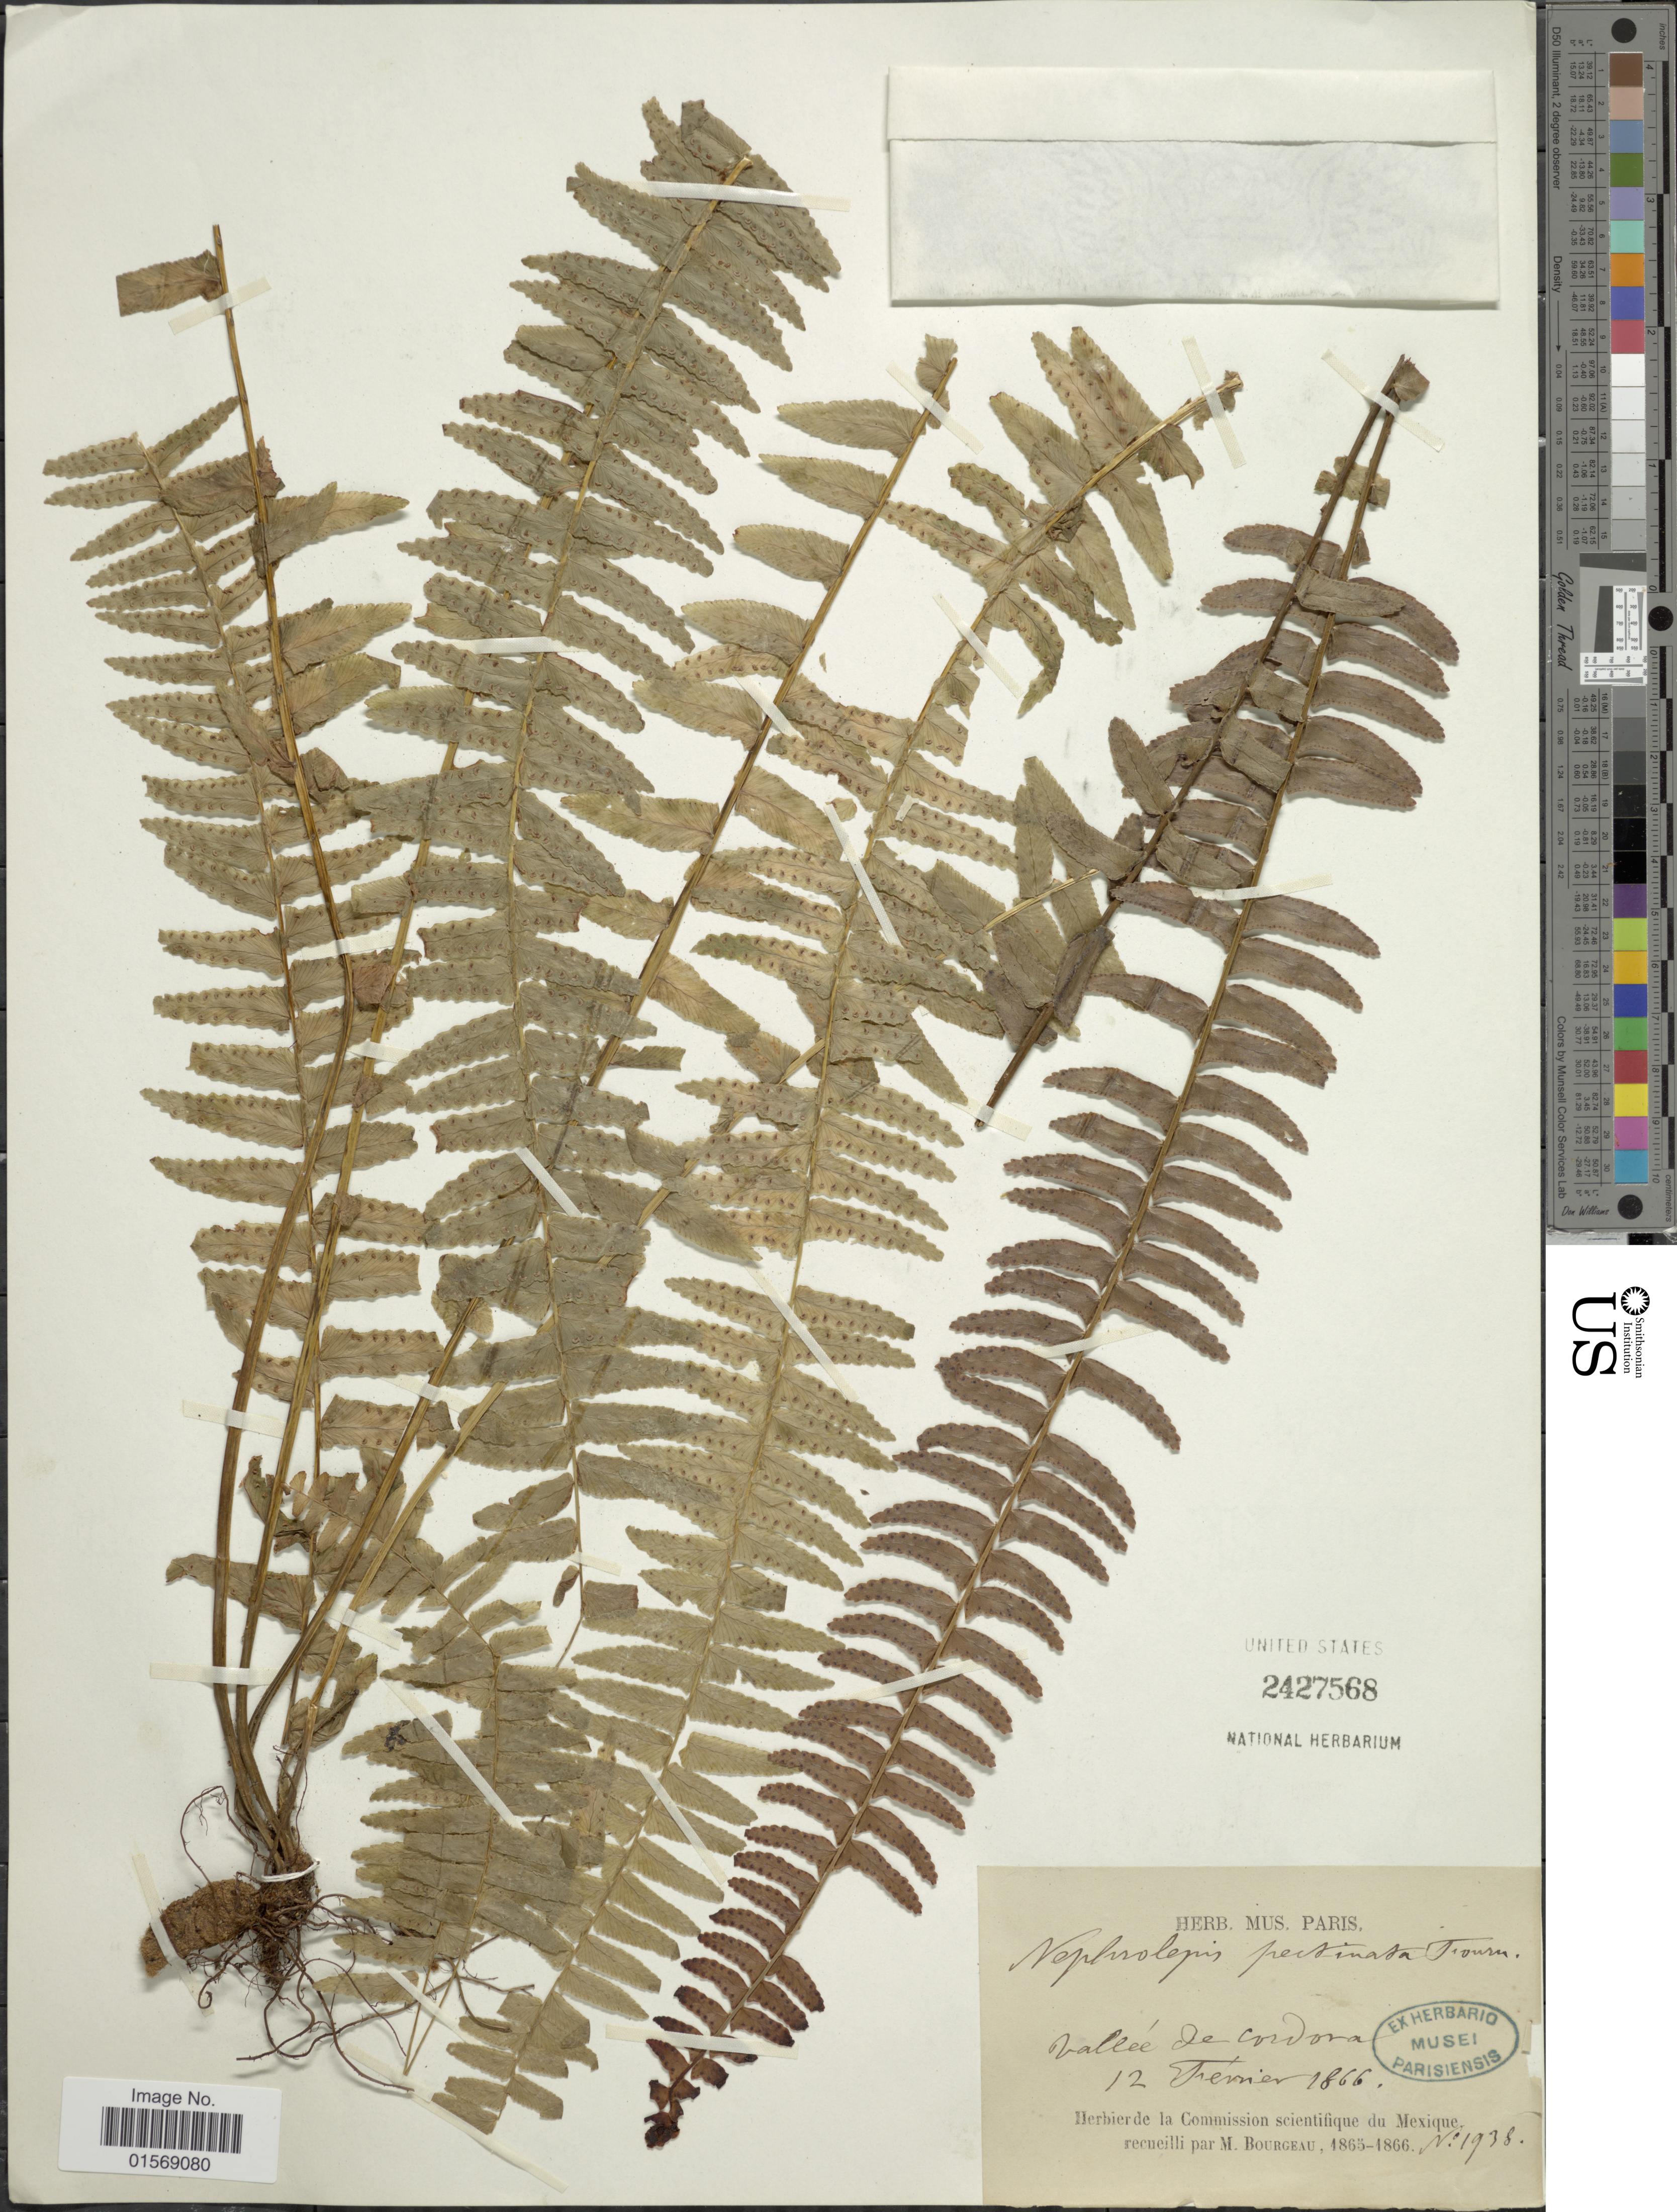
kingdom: Plantae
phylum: Tracheophyta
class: Polypodiopsida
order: Polypodiales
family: Nephrolepidaceae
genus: Nephrolepis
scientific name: Nephrolepis pectinata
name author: (Willd.) Schott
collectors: M. Bourgeau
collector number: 1938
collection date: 1866-02-12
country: Mexico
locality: Mexico. Vallei de Cordova.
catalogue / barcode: US 2427568